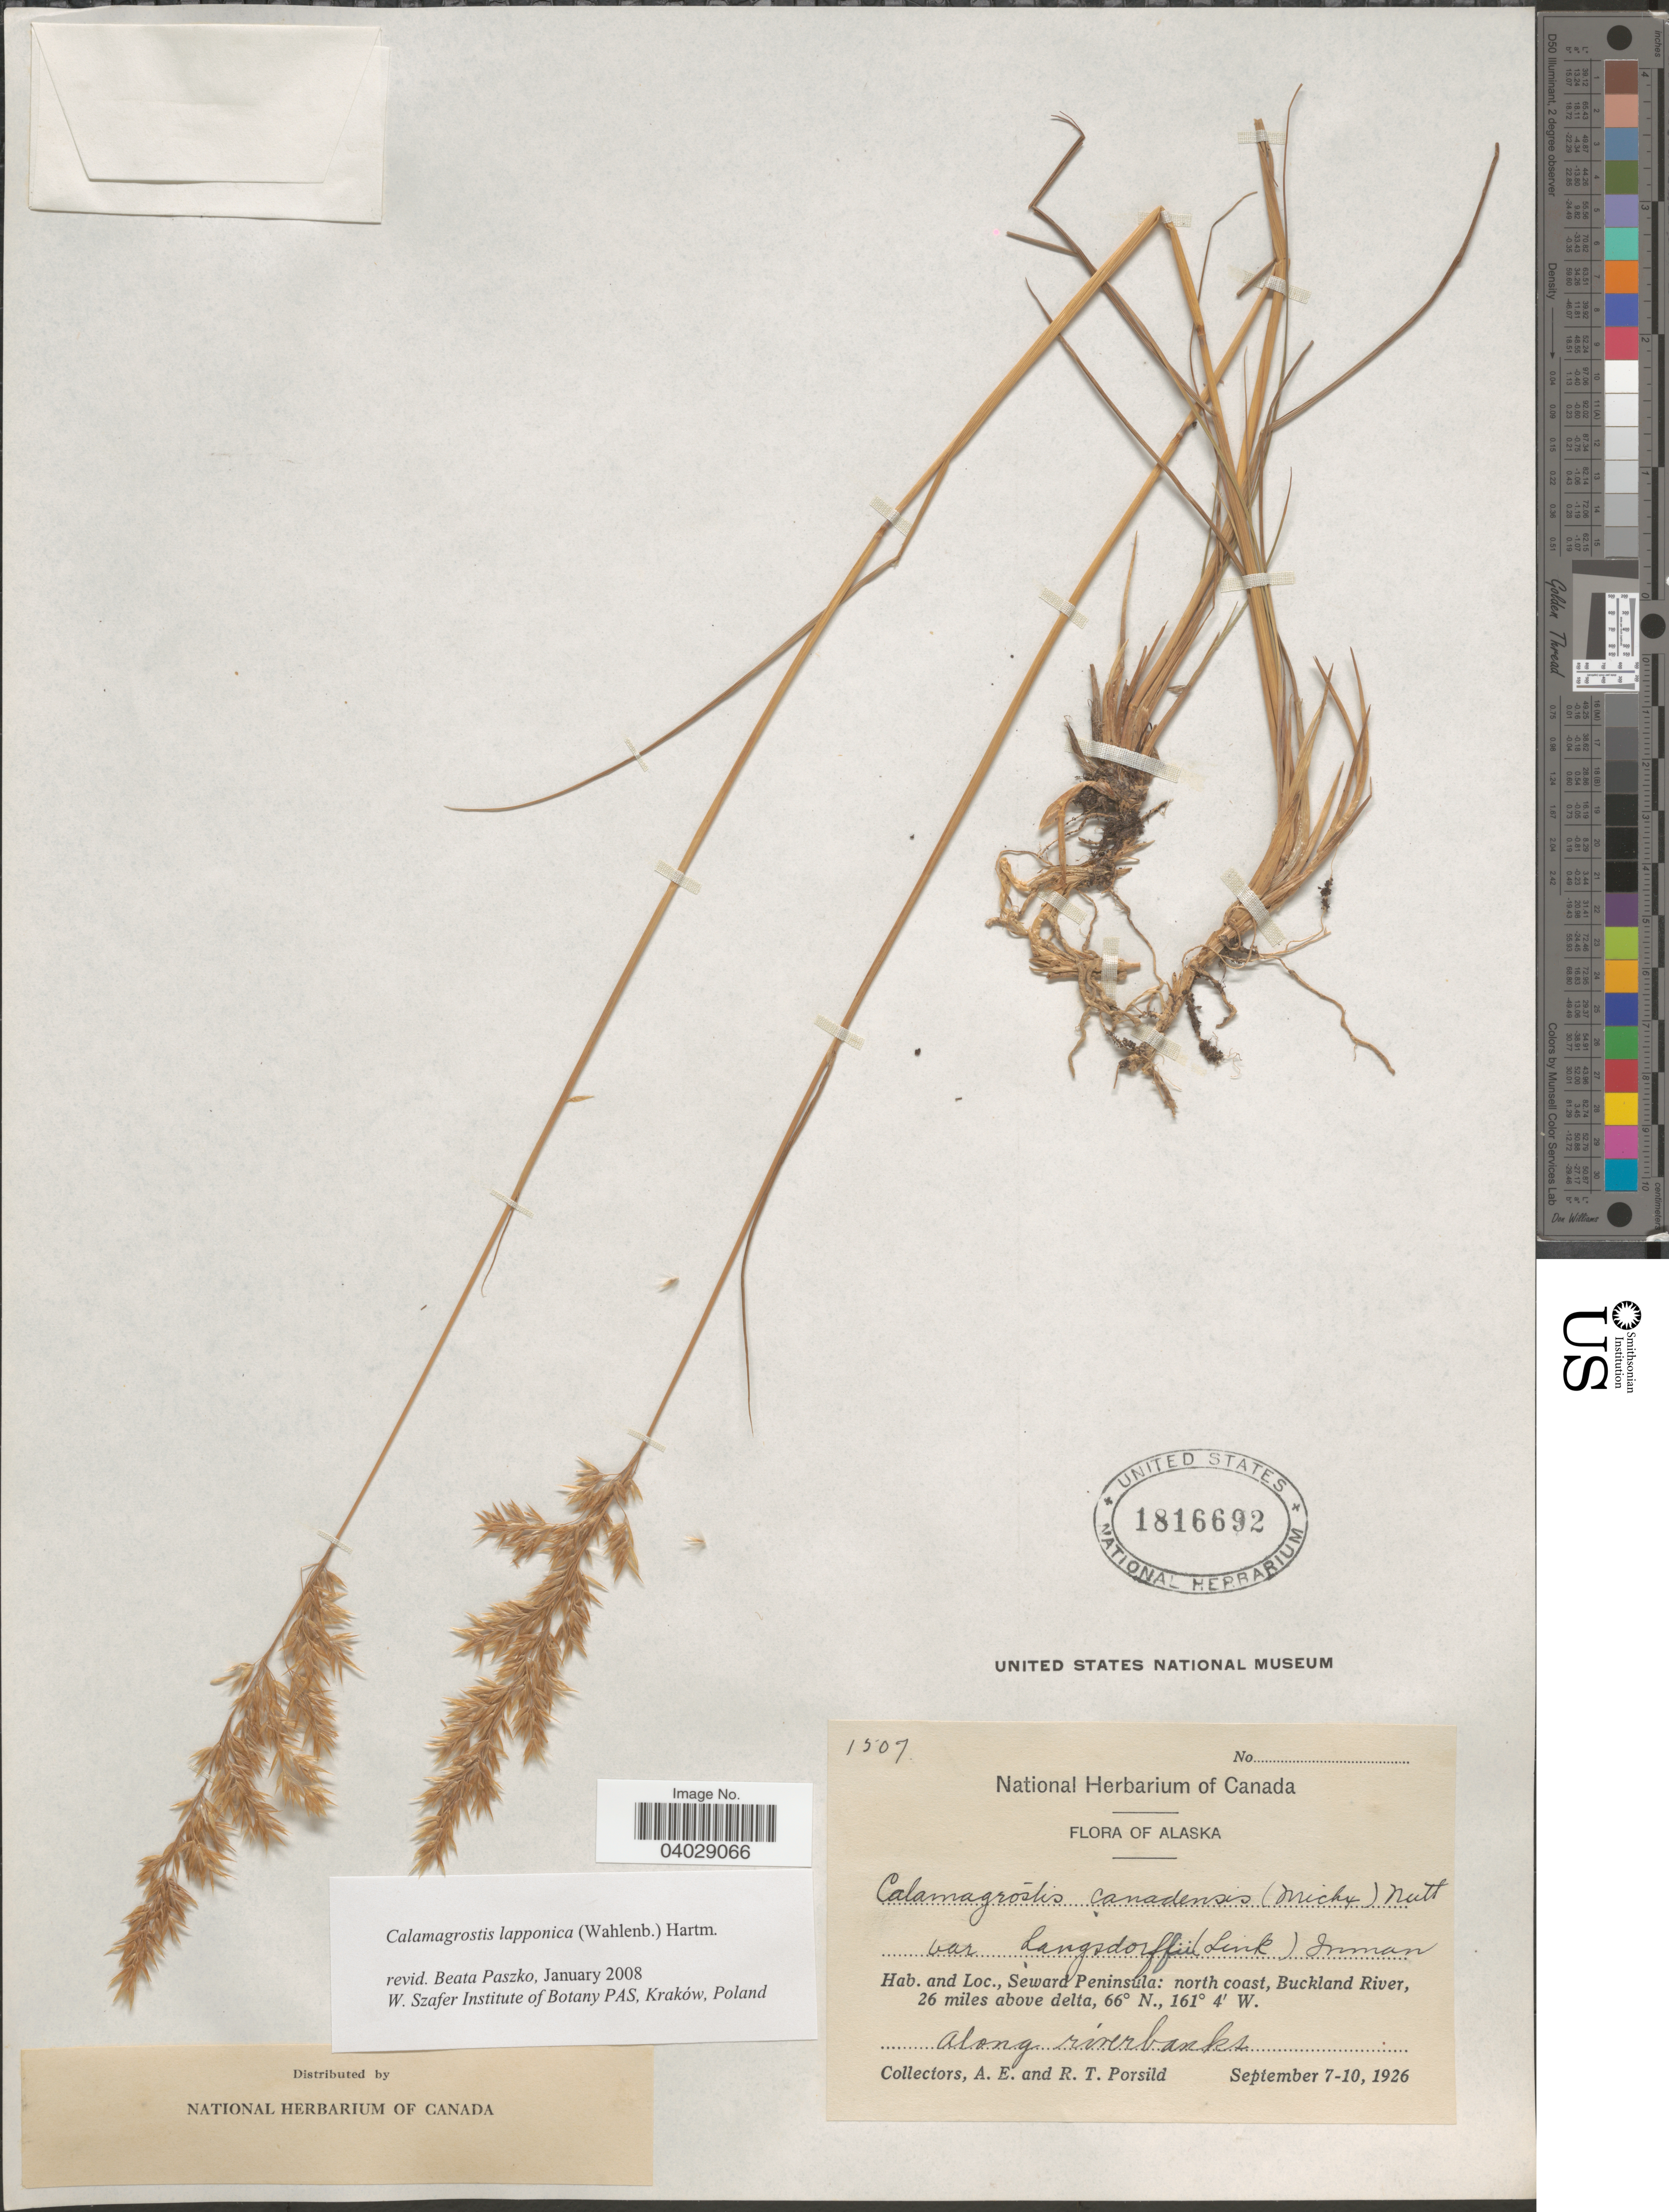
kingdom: Plantae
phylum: Tracheophyta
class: Liliopsida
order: Poales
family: Poaceae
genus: Calamagrostis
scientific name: Calamagrostis lapponica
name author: (Wahlenb.) Hartm.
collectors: A. E. Porsild & R. T. Porsild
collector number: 1507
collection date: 1926-09-07/1926-09-10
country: United States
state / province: Alaska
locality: Seward Peninsula: north coast, Buckland River, 26 miles above delta. Along riverbanks.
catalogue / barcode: US 1816692